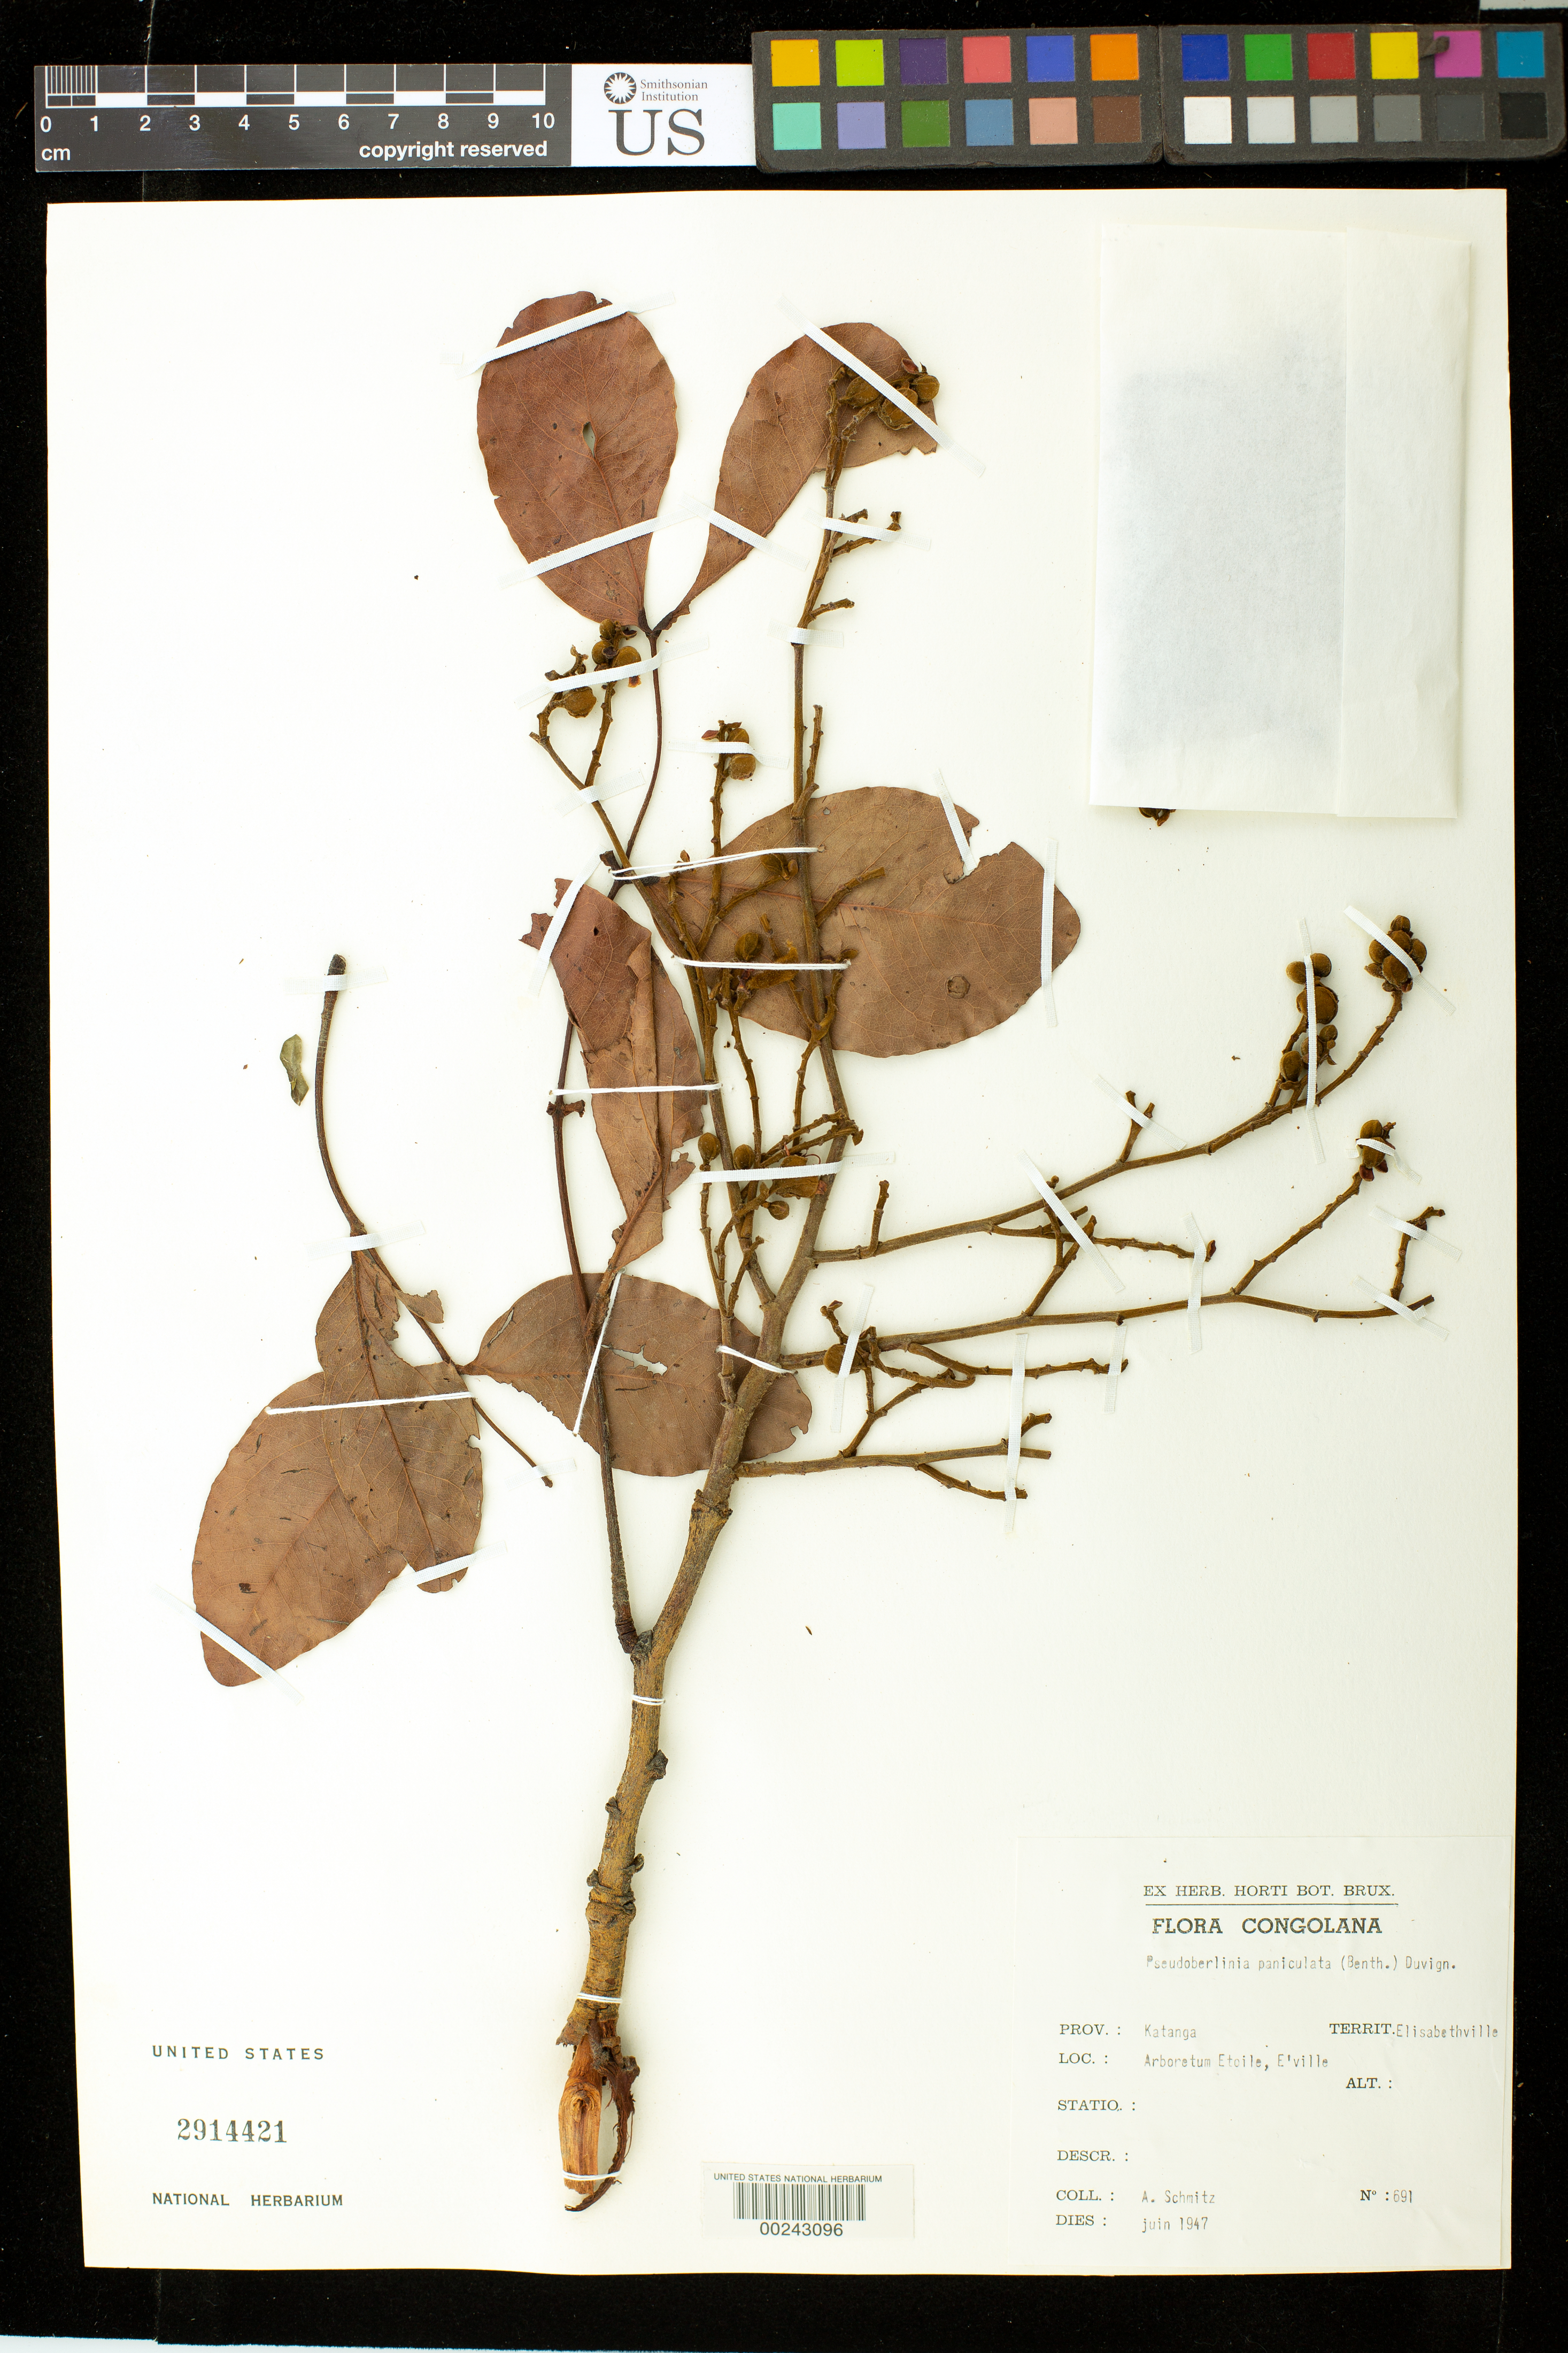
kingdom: Plantae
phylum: Tracheophyta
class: Magnoliopsida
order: Fabales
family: Fabaceae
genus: Julbernardia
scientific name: Julbernardia paniculata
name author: (Benth.) Troupin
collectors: A. Schmitz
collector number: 691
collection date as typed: Jun 1947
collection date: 1947-06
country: Congo, Democratic Republic of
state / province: Haut-Katanga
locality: Arboretum etoile, elisabethville; elisabethville territ.; katanga prov.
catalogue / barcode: US 2914421